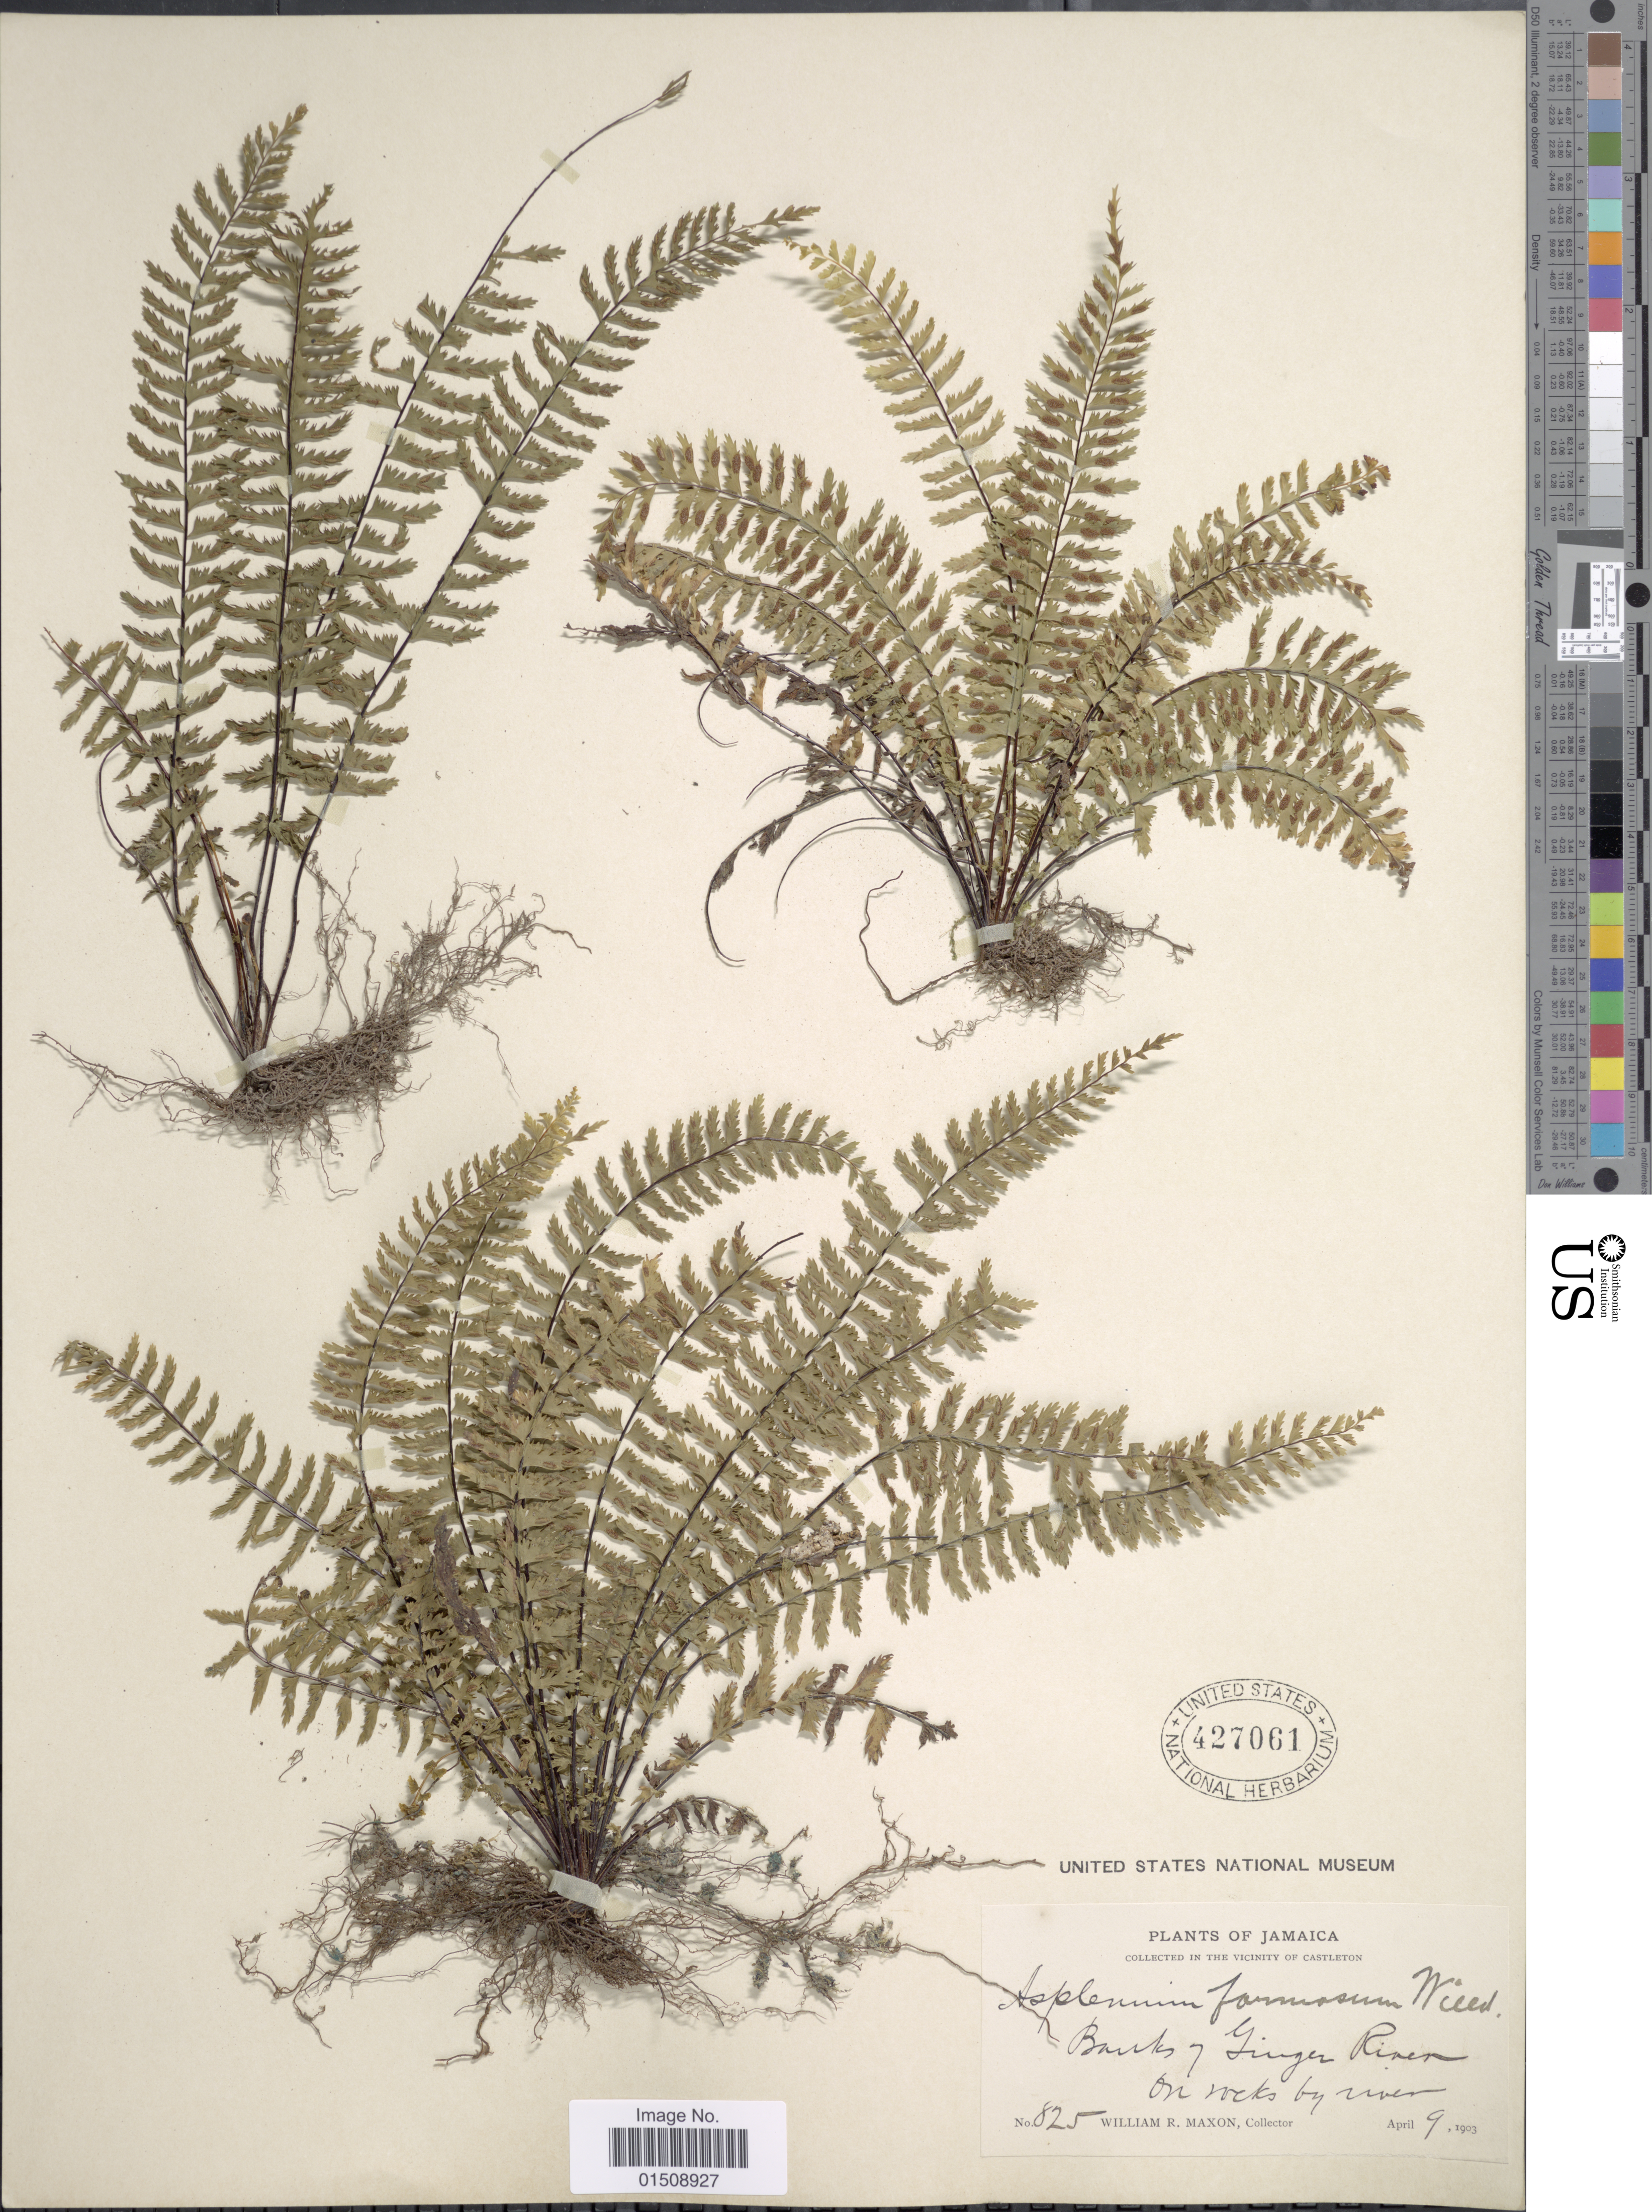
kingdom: Plantae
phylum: Tracheophyta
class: Polypodiopsida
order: Polypodiales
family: Aspleniaceae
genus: Asplenium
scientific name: Asplenium formosum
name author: Willd.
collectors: W. R. Maxon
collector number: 825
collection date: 1903-04-09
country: Jamaica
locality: Vicinity of Castleton. Banks of Ginger River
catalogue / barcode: US 427061